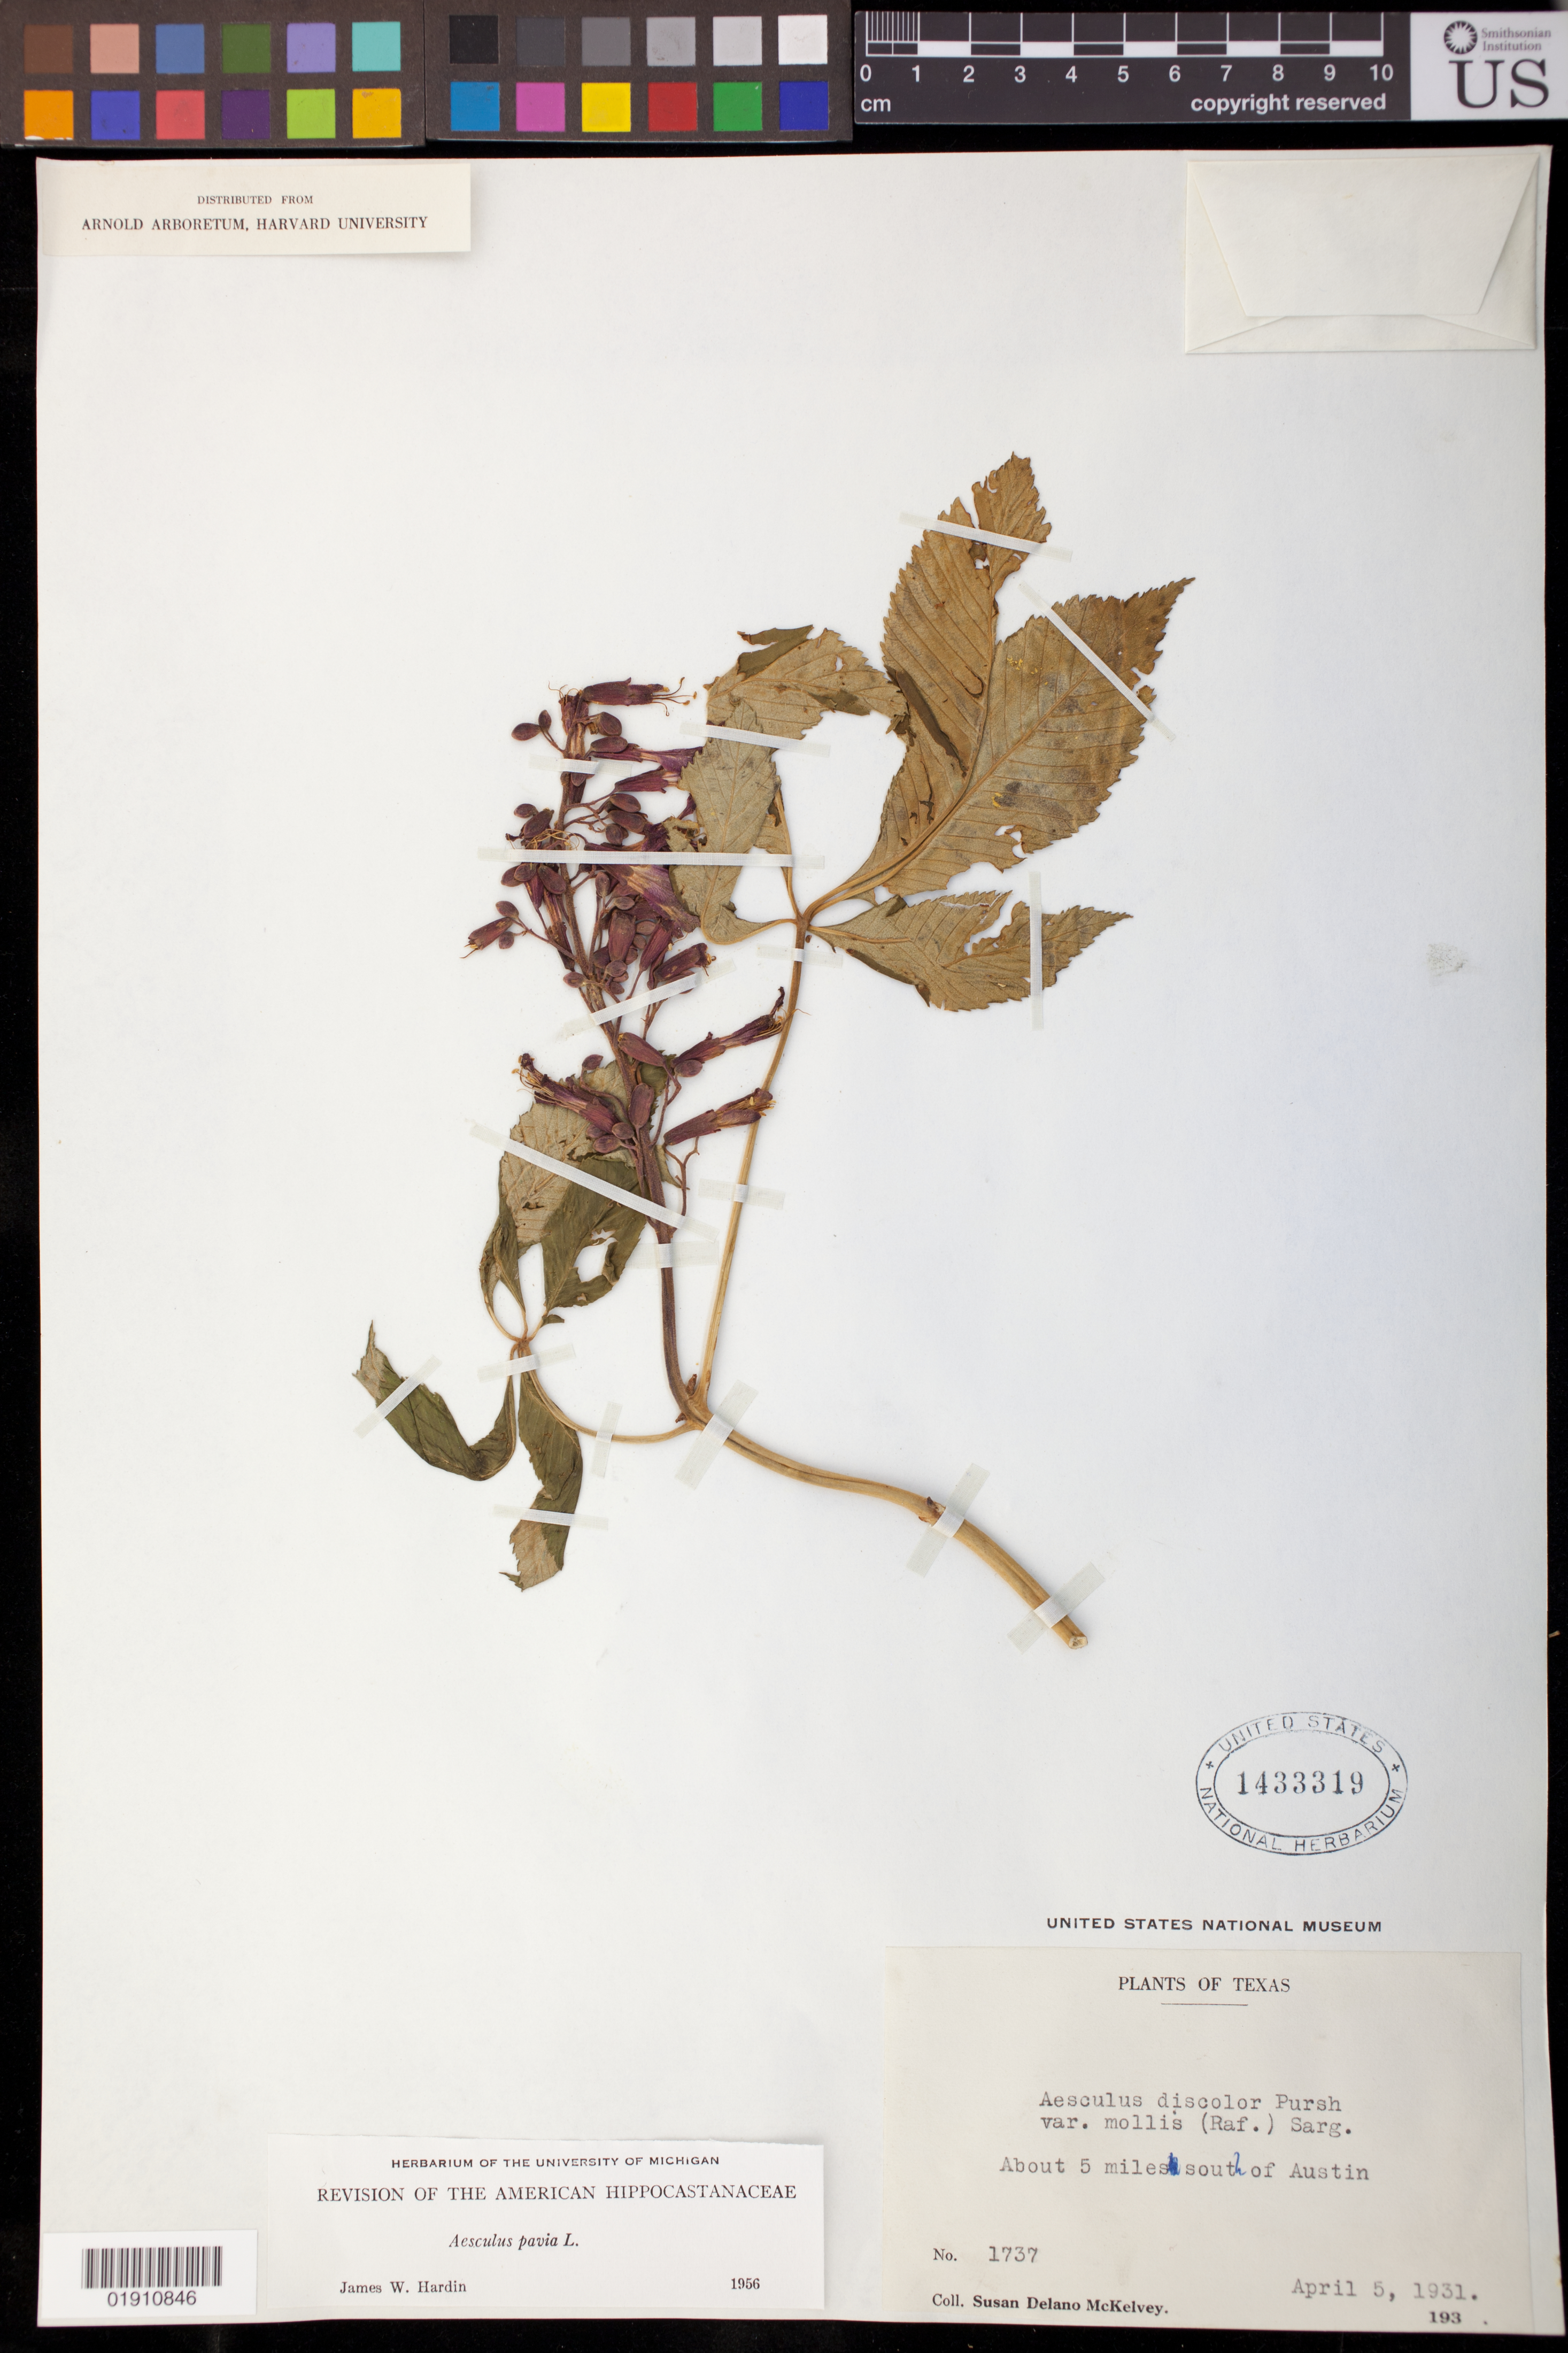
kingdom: Plantae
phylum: Tracheophyta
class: Magnoliopsida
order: Sapindales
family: Sapindaceae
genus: Aesculus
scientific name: Aesculus pavia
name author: L.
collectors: S. A. McKelvey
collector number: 1737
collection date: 1931-04-05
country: United States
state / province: Texas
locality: About 5 miles south of Austin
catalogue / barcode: US 1433319